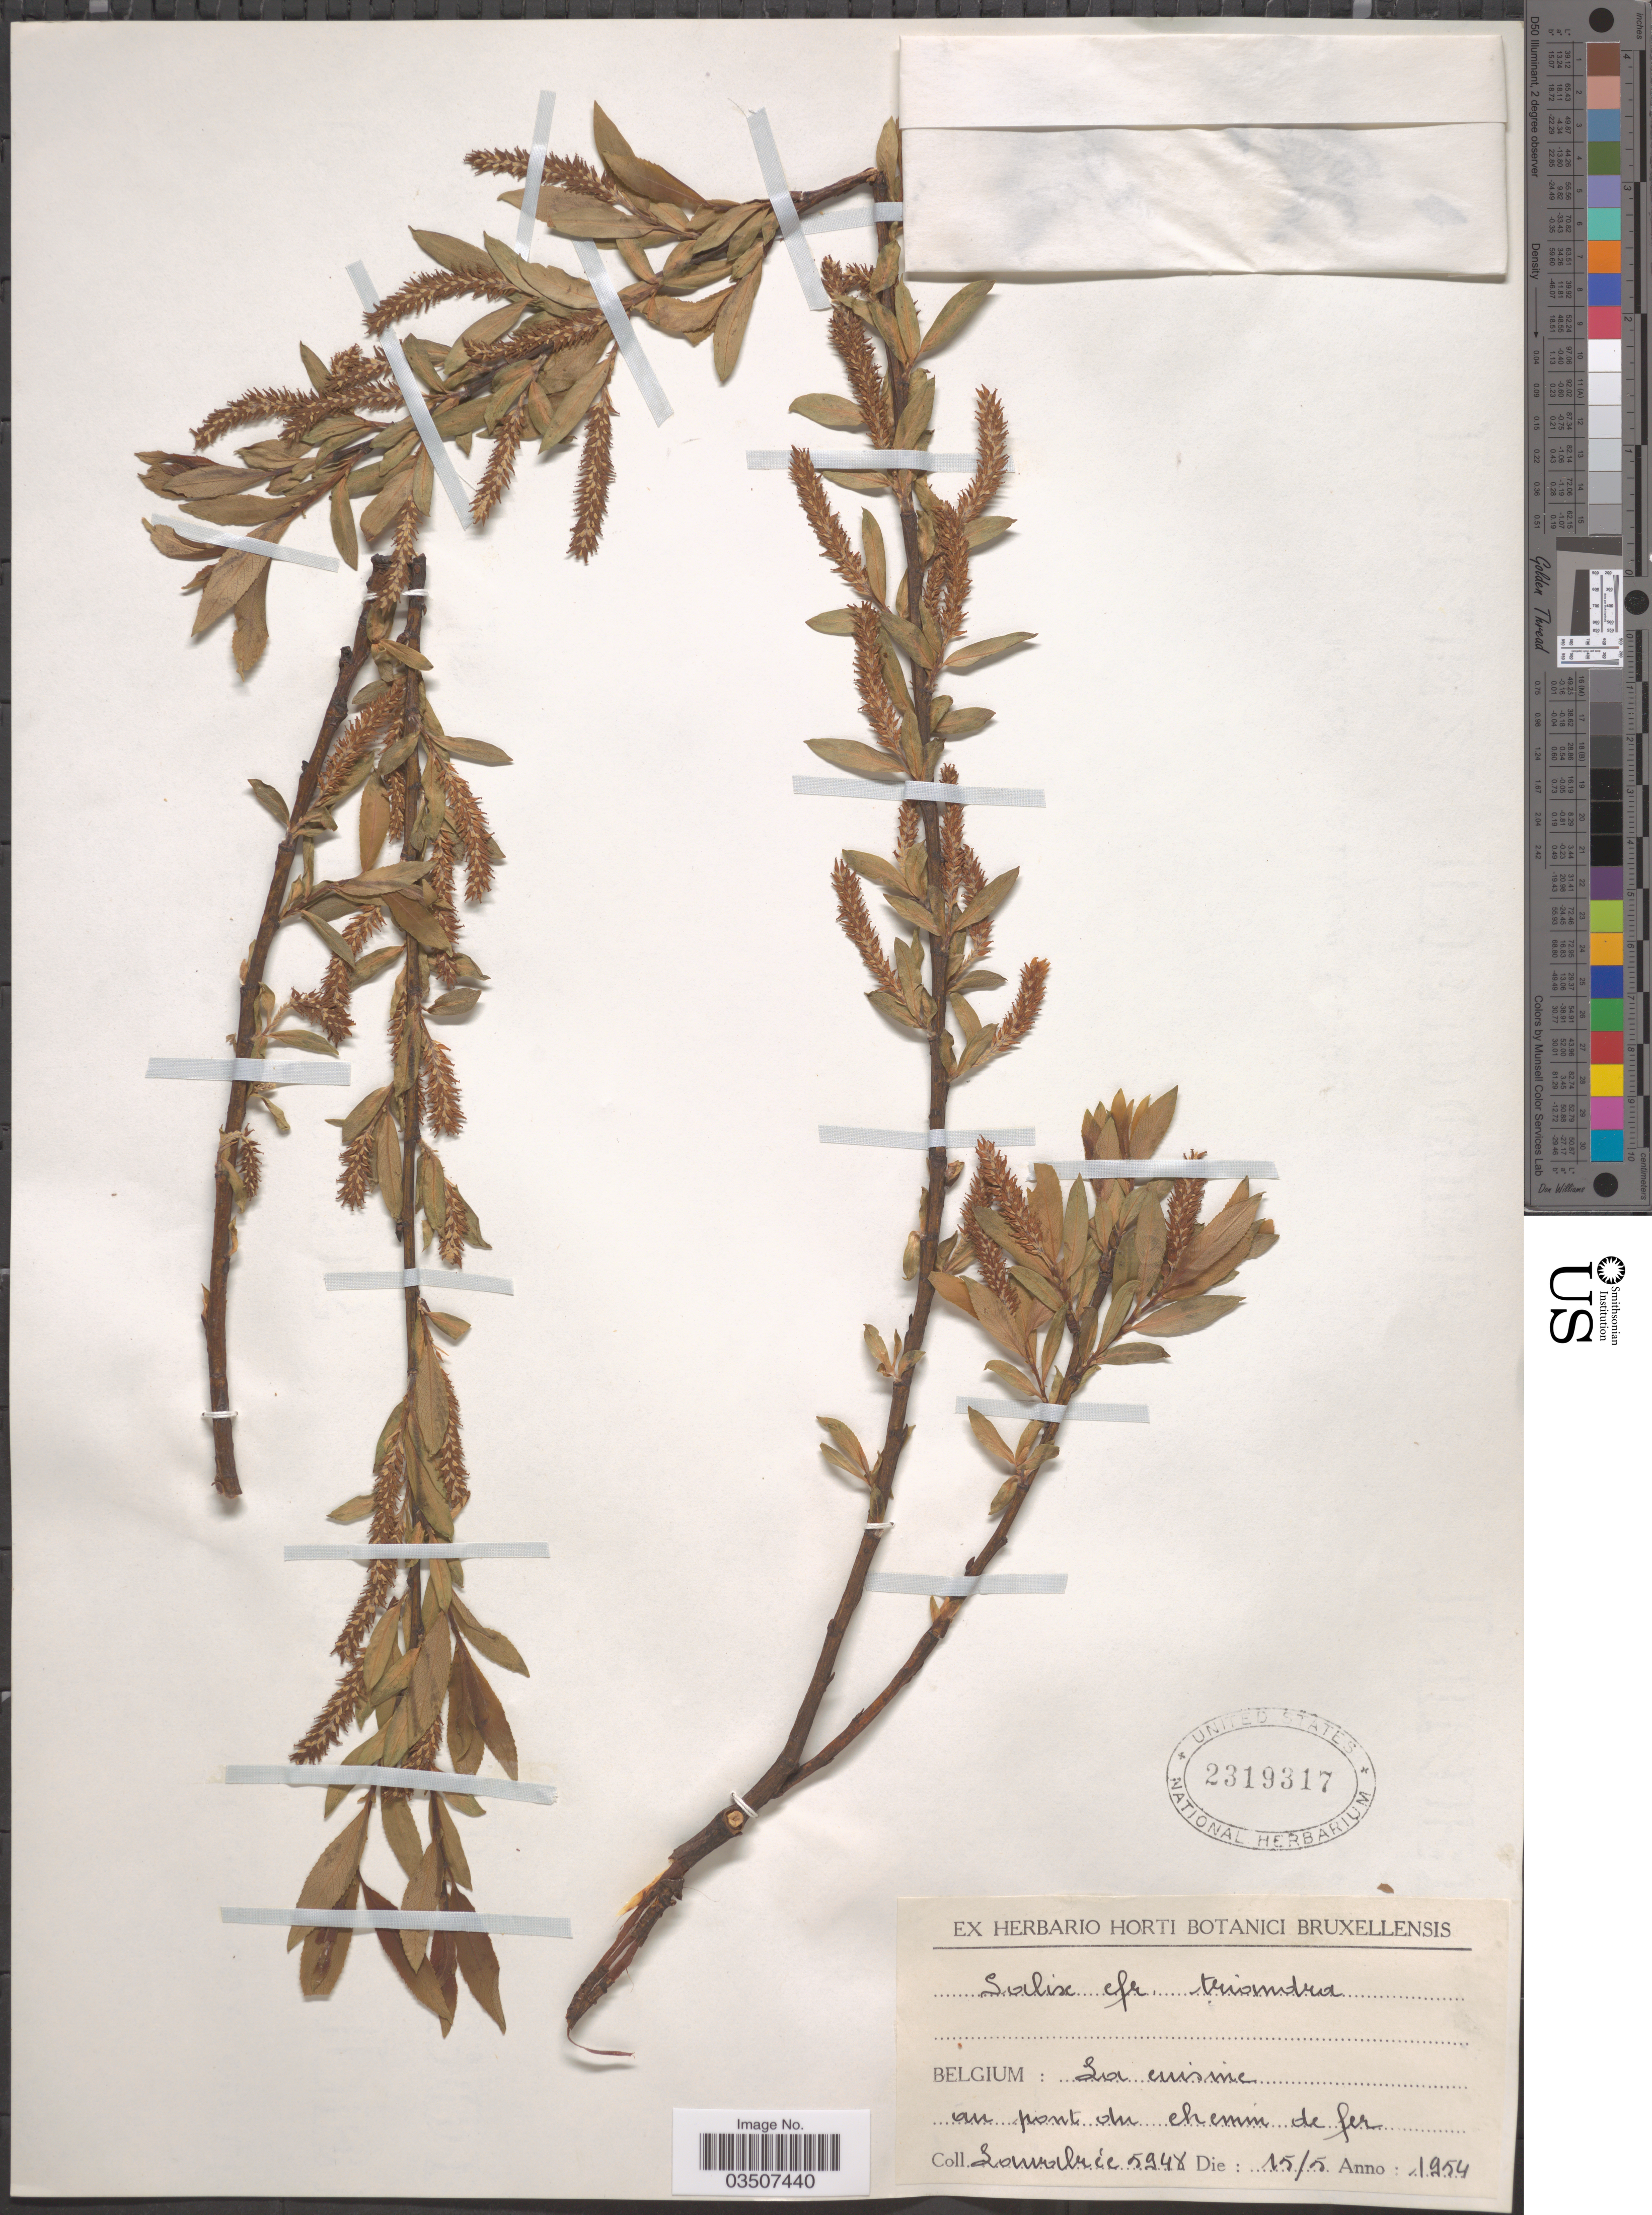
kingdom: Plantae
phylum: Tracheophyta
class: Magnoliopsida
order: Malpighiales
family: Salicaceae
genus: Salix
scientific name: Salix triandra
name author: L.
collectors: A. G. Lawalrée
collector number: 5948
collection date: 1954-05-15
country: Belgium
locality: La enisine au pont du chemin de fer.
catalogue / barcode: US 2319317